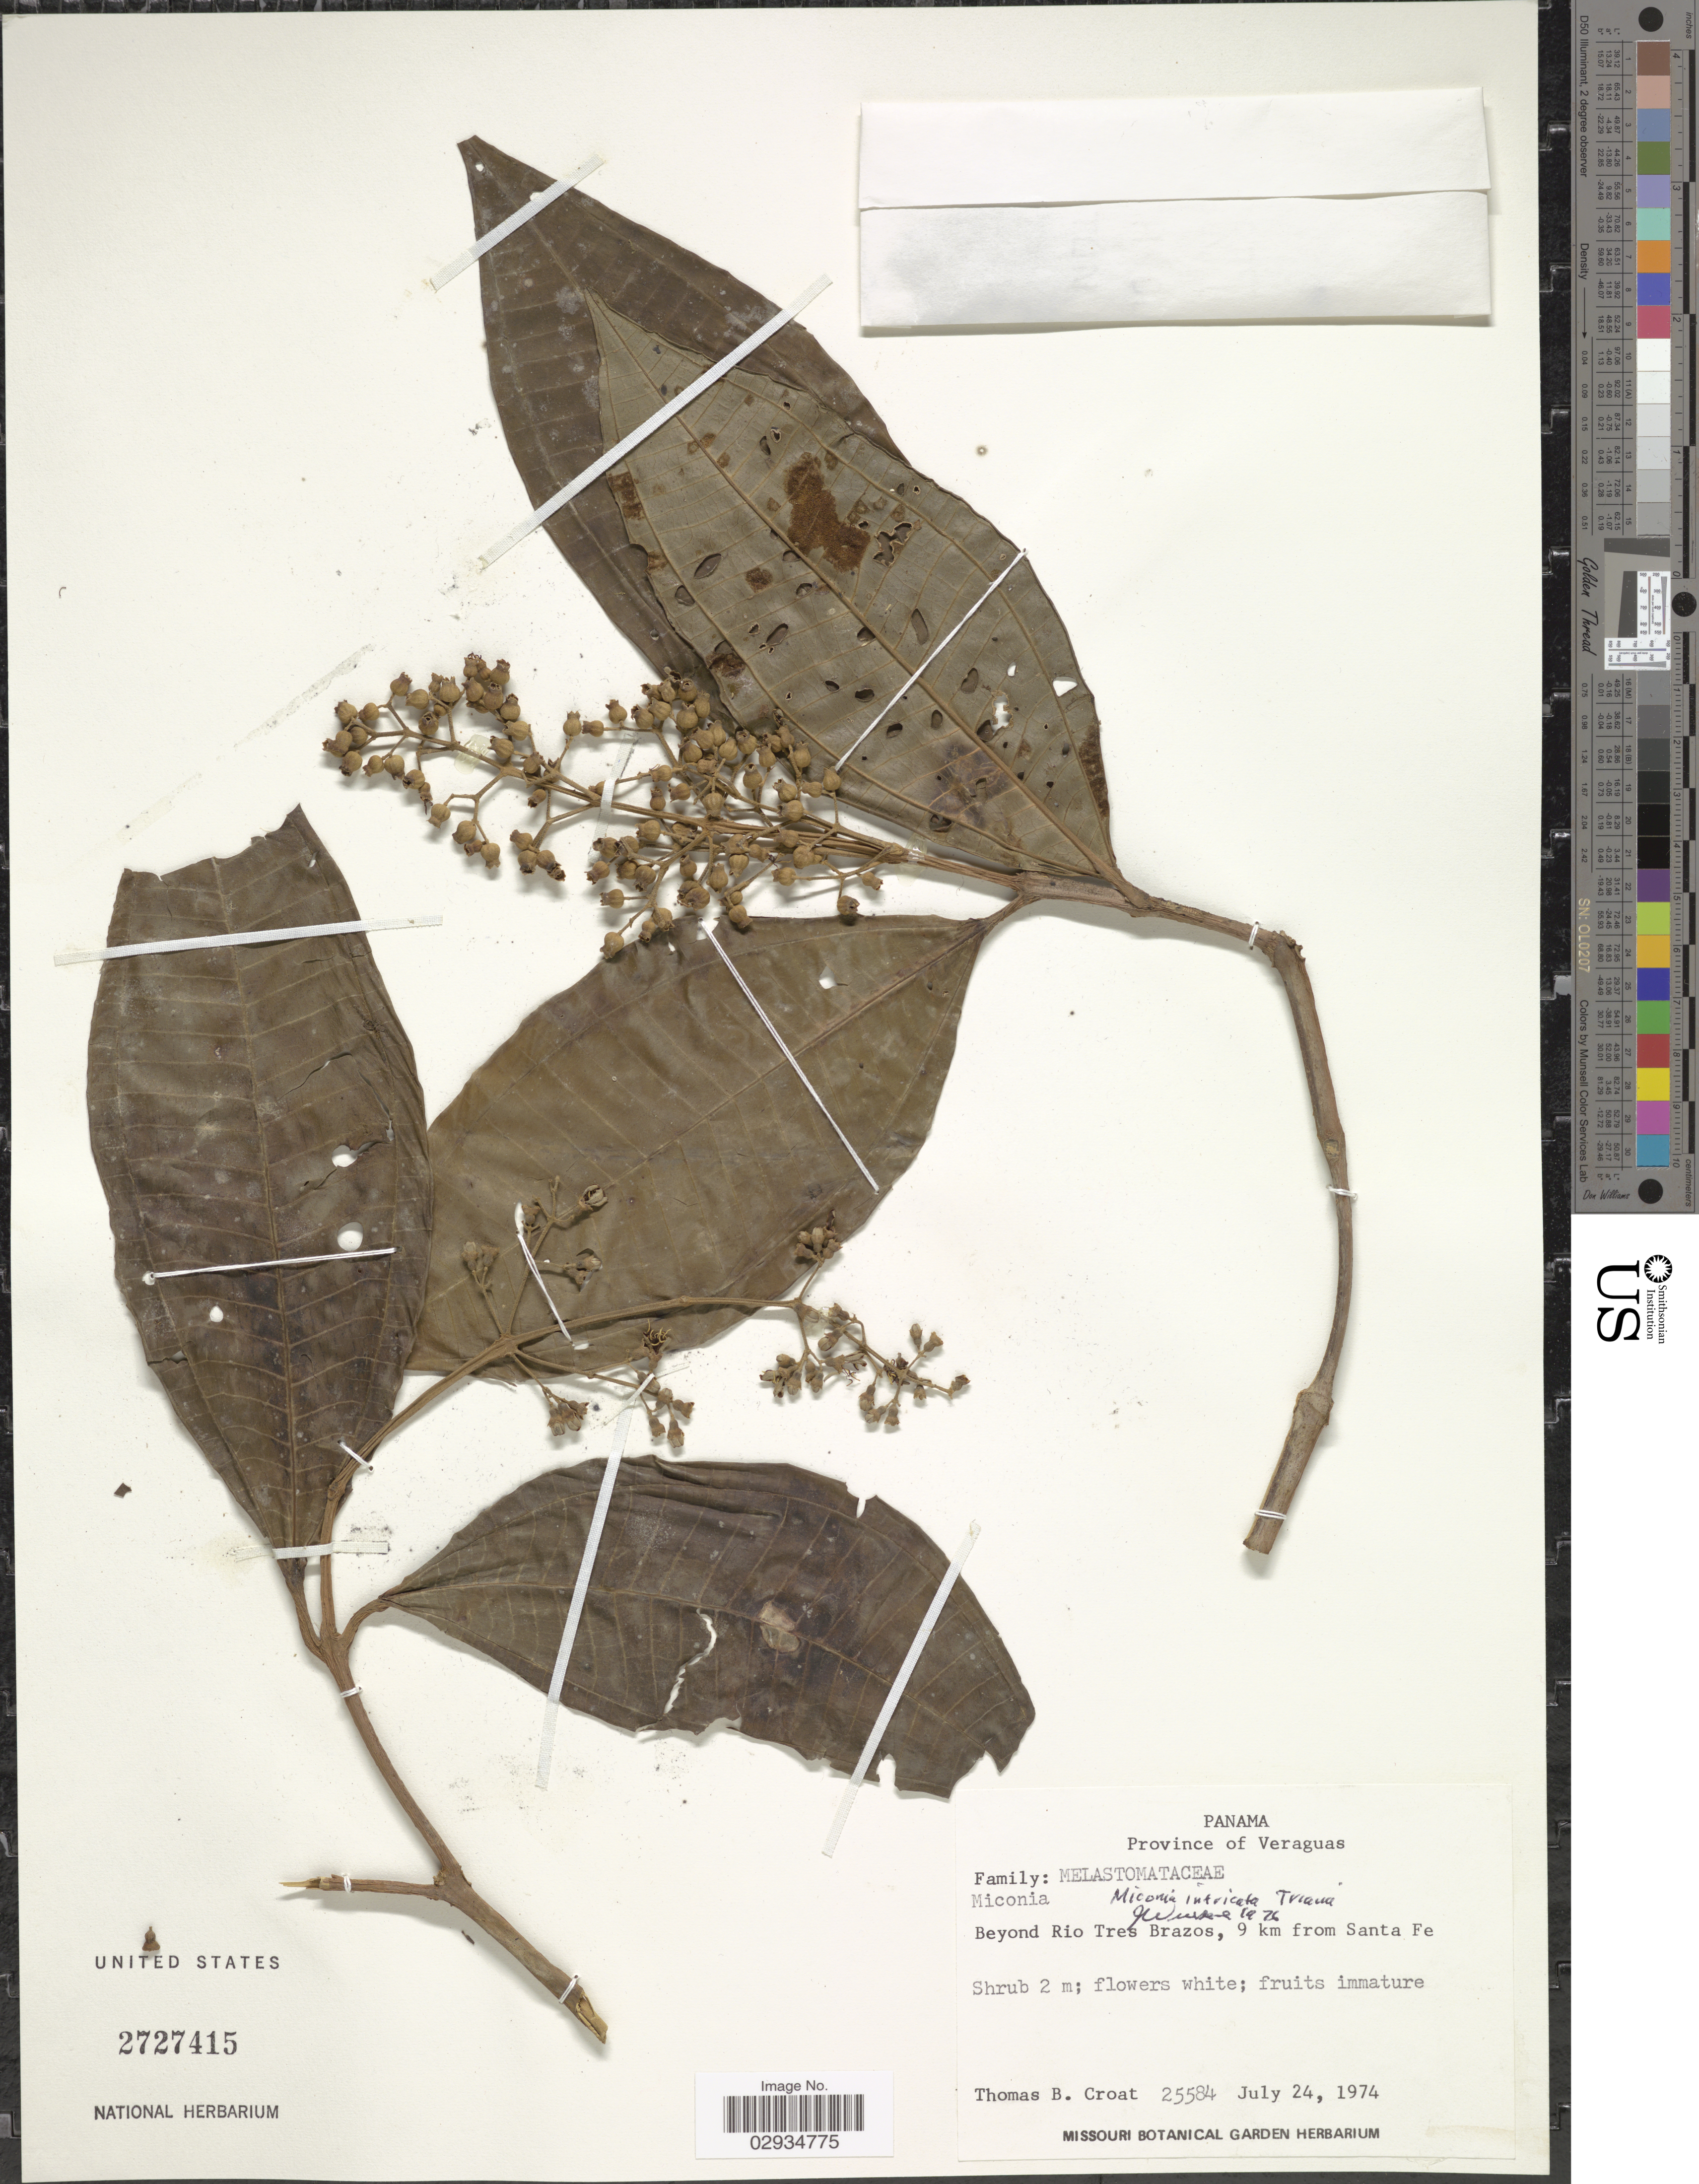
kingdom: Plantae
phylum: Tracheophyta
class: Magnoliopsida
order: Myrtales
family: Melastomataceae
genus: Miconia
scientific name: Miconia intricata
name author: Triana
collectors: T. B. Croat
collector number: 25584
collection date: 1974-07-24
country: Panama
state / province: Veraguas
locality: Beyond Rio Tres Brazos, 9 km from Santa Fe.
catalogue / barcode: US 2727415